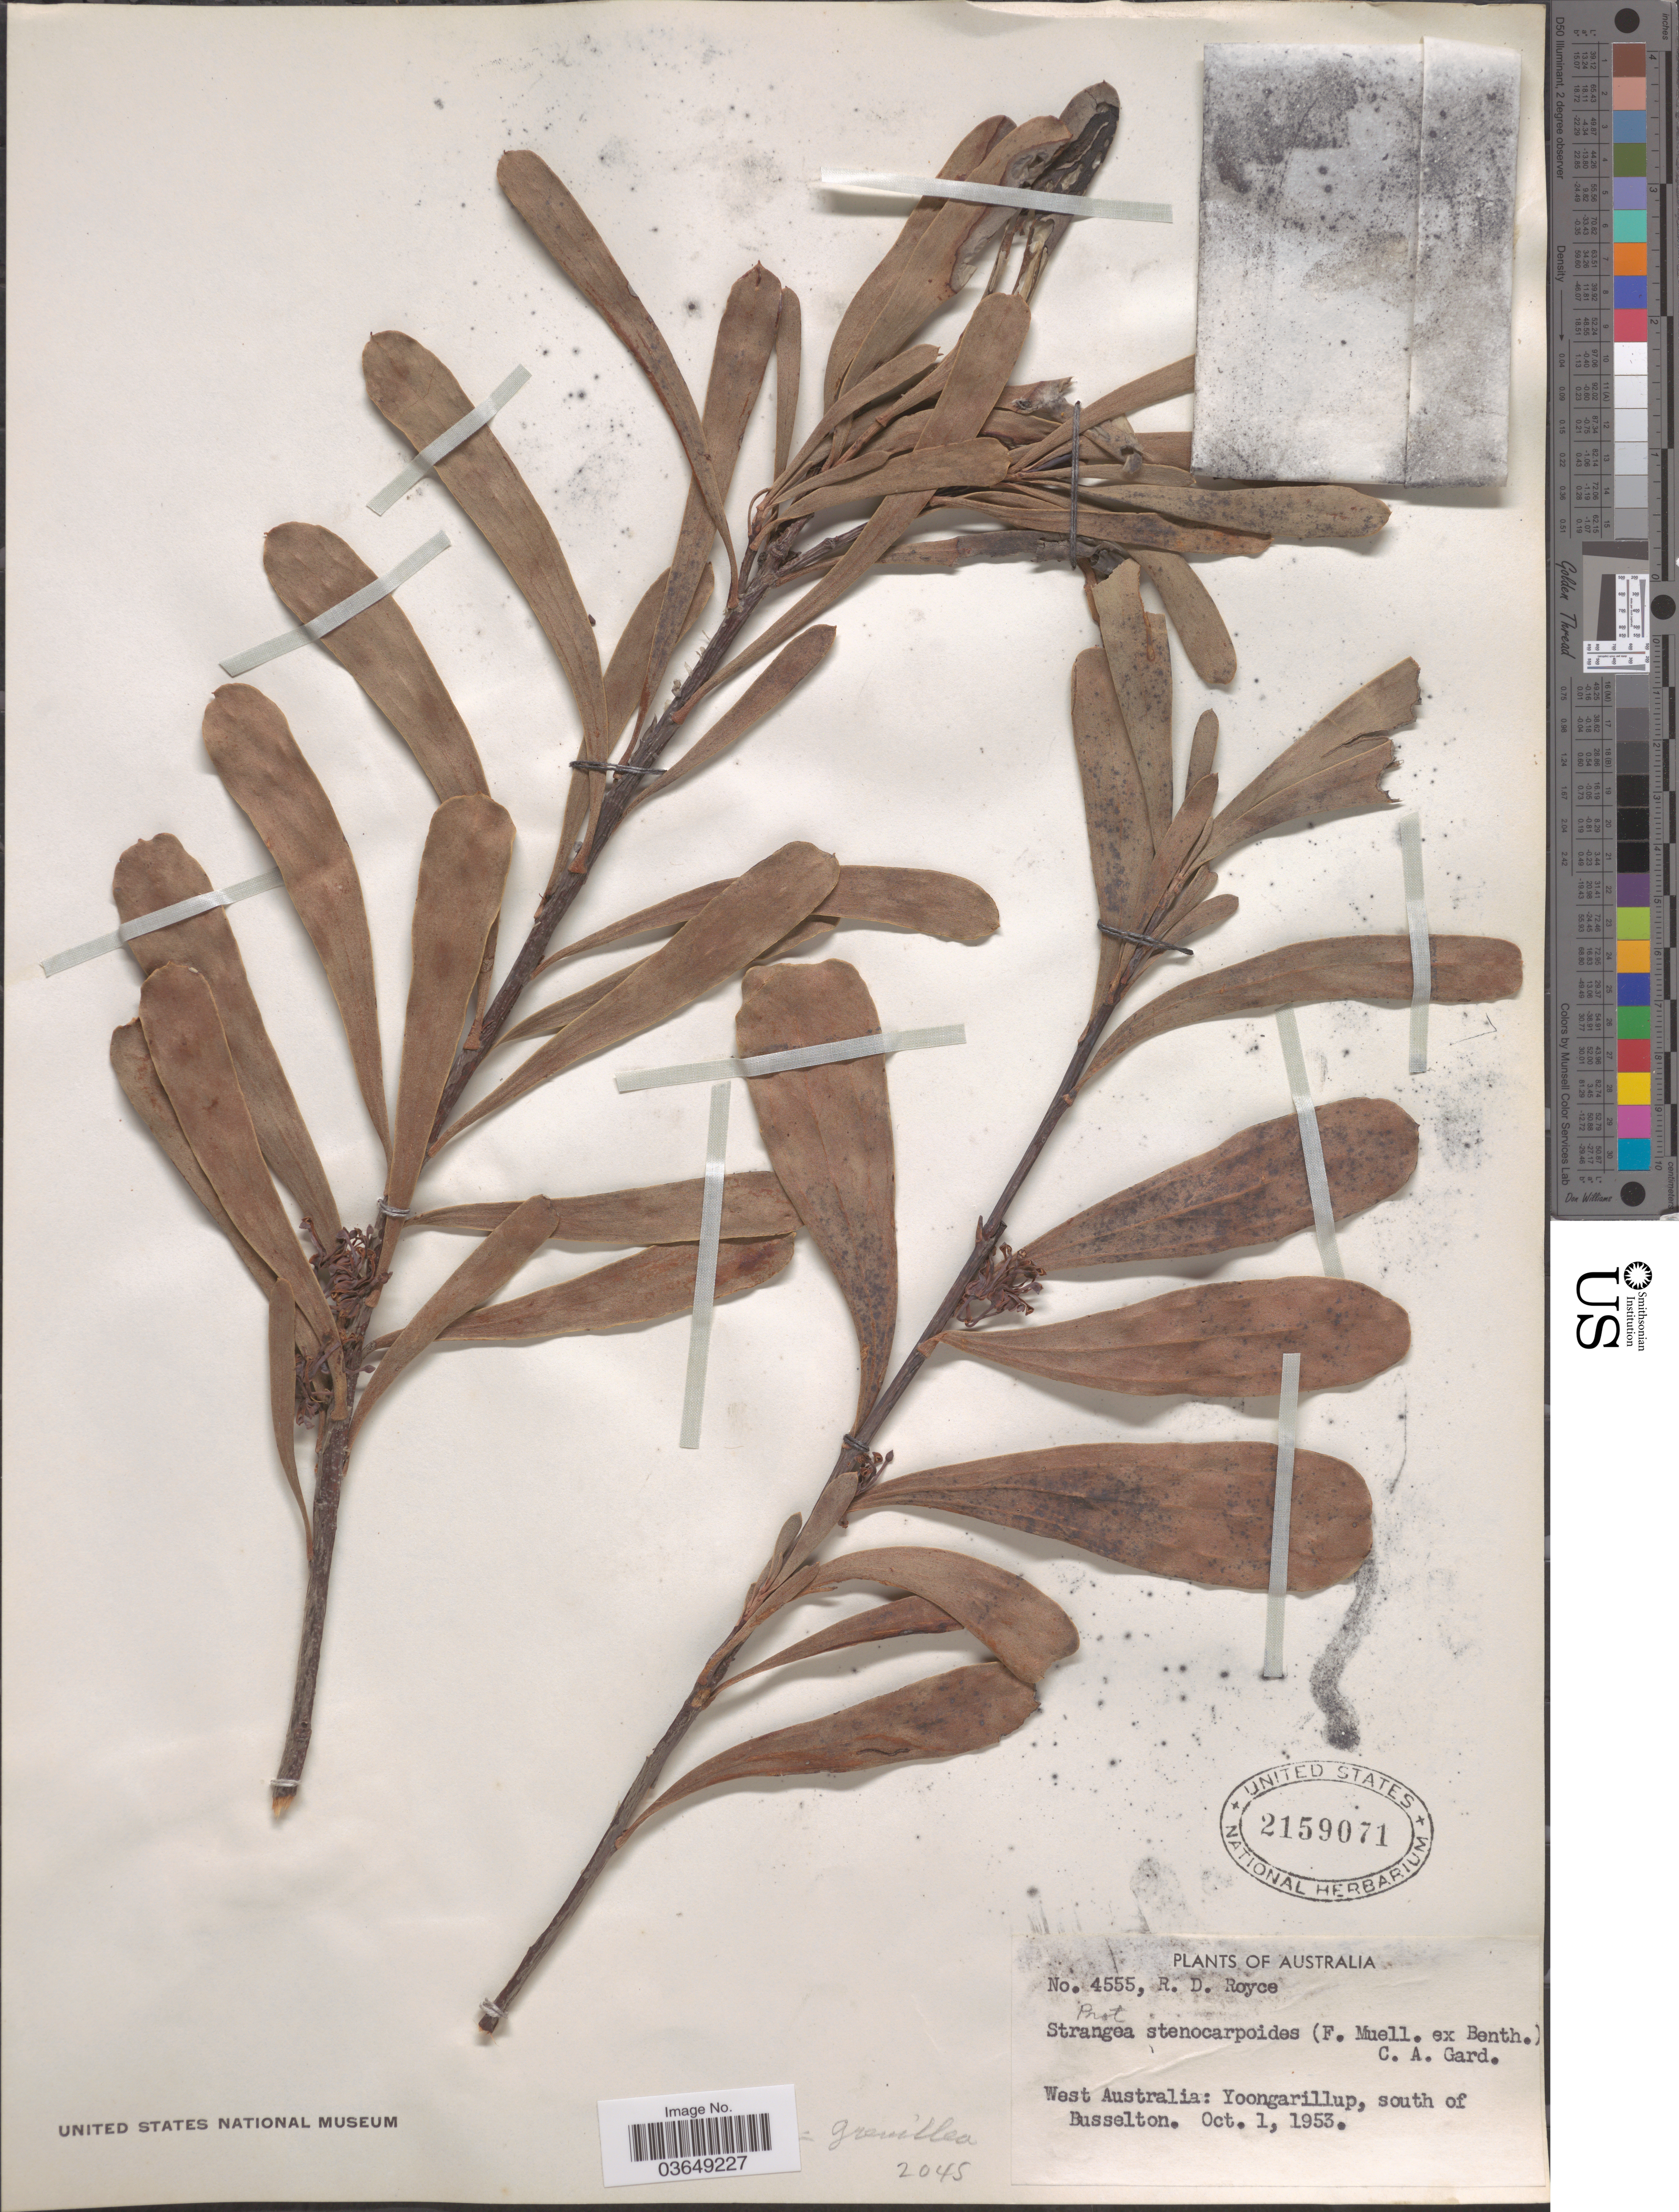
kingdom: Plantae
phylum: Tracheophyta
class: Magnoliopsida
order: Proteales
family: Proteaceae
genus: Strangea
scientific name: Strangea stenocarpoides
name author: (F. Muell. ex Benth.) C.A. Gardner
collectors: R. Royce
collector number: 4555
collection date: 1953-10-01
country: Australia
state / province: Western Australia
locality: West Australia: Yoongarillup, south of Busselton.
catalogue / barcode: US 2159071